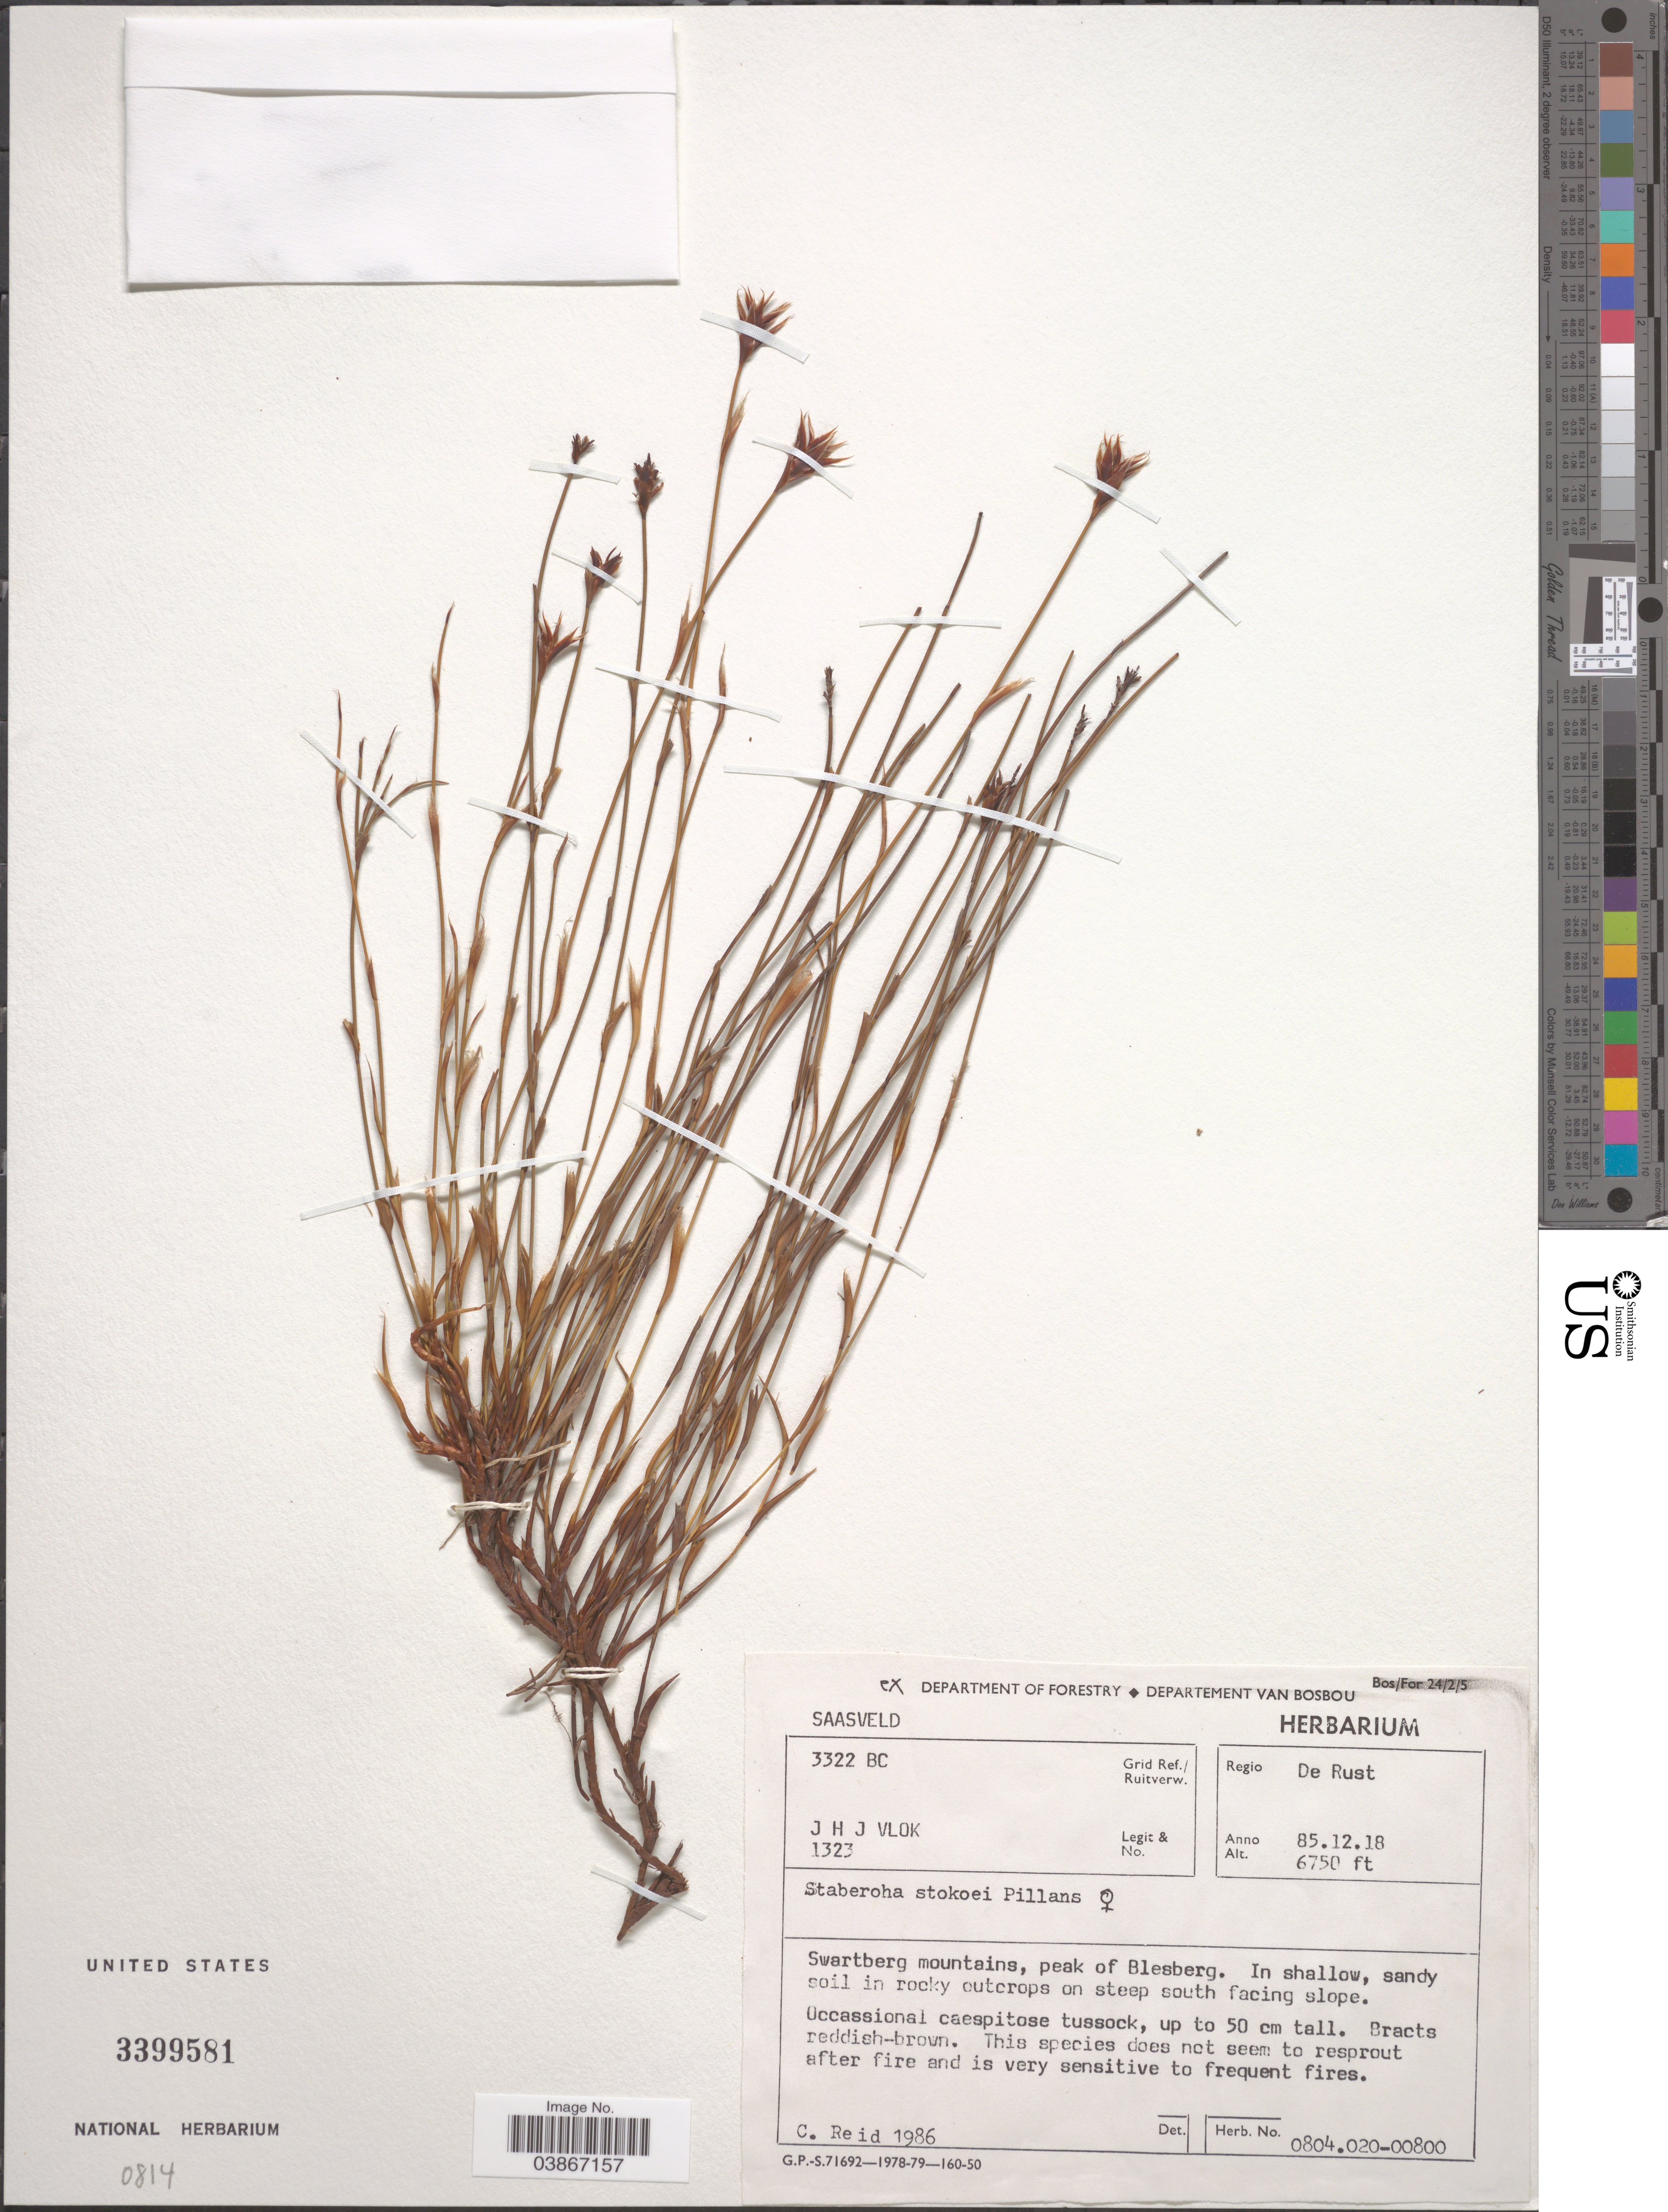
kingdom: Plantae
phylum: Tracheophyta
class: Liliopsida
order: Poales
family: Restionaceae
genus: Staberoha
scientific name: Staberoha stokoei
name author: Pillans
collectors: J. H. J. Vlok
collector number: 1323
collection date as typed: Transcribed d/m/y: 18/12/85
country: South Africa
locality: Saasveld. 3322 BC Grid Ref./Ruitverw. Regio De Rust. Swartberg mountains, peak of Blesberg.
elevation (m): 2057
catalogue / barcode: US 3399581